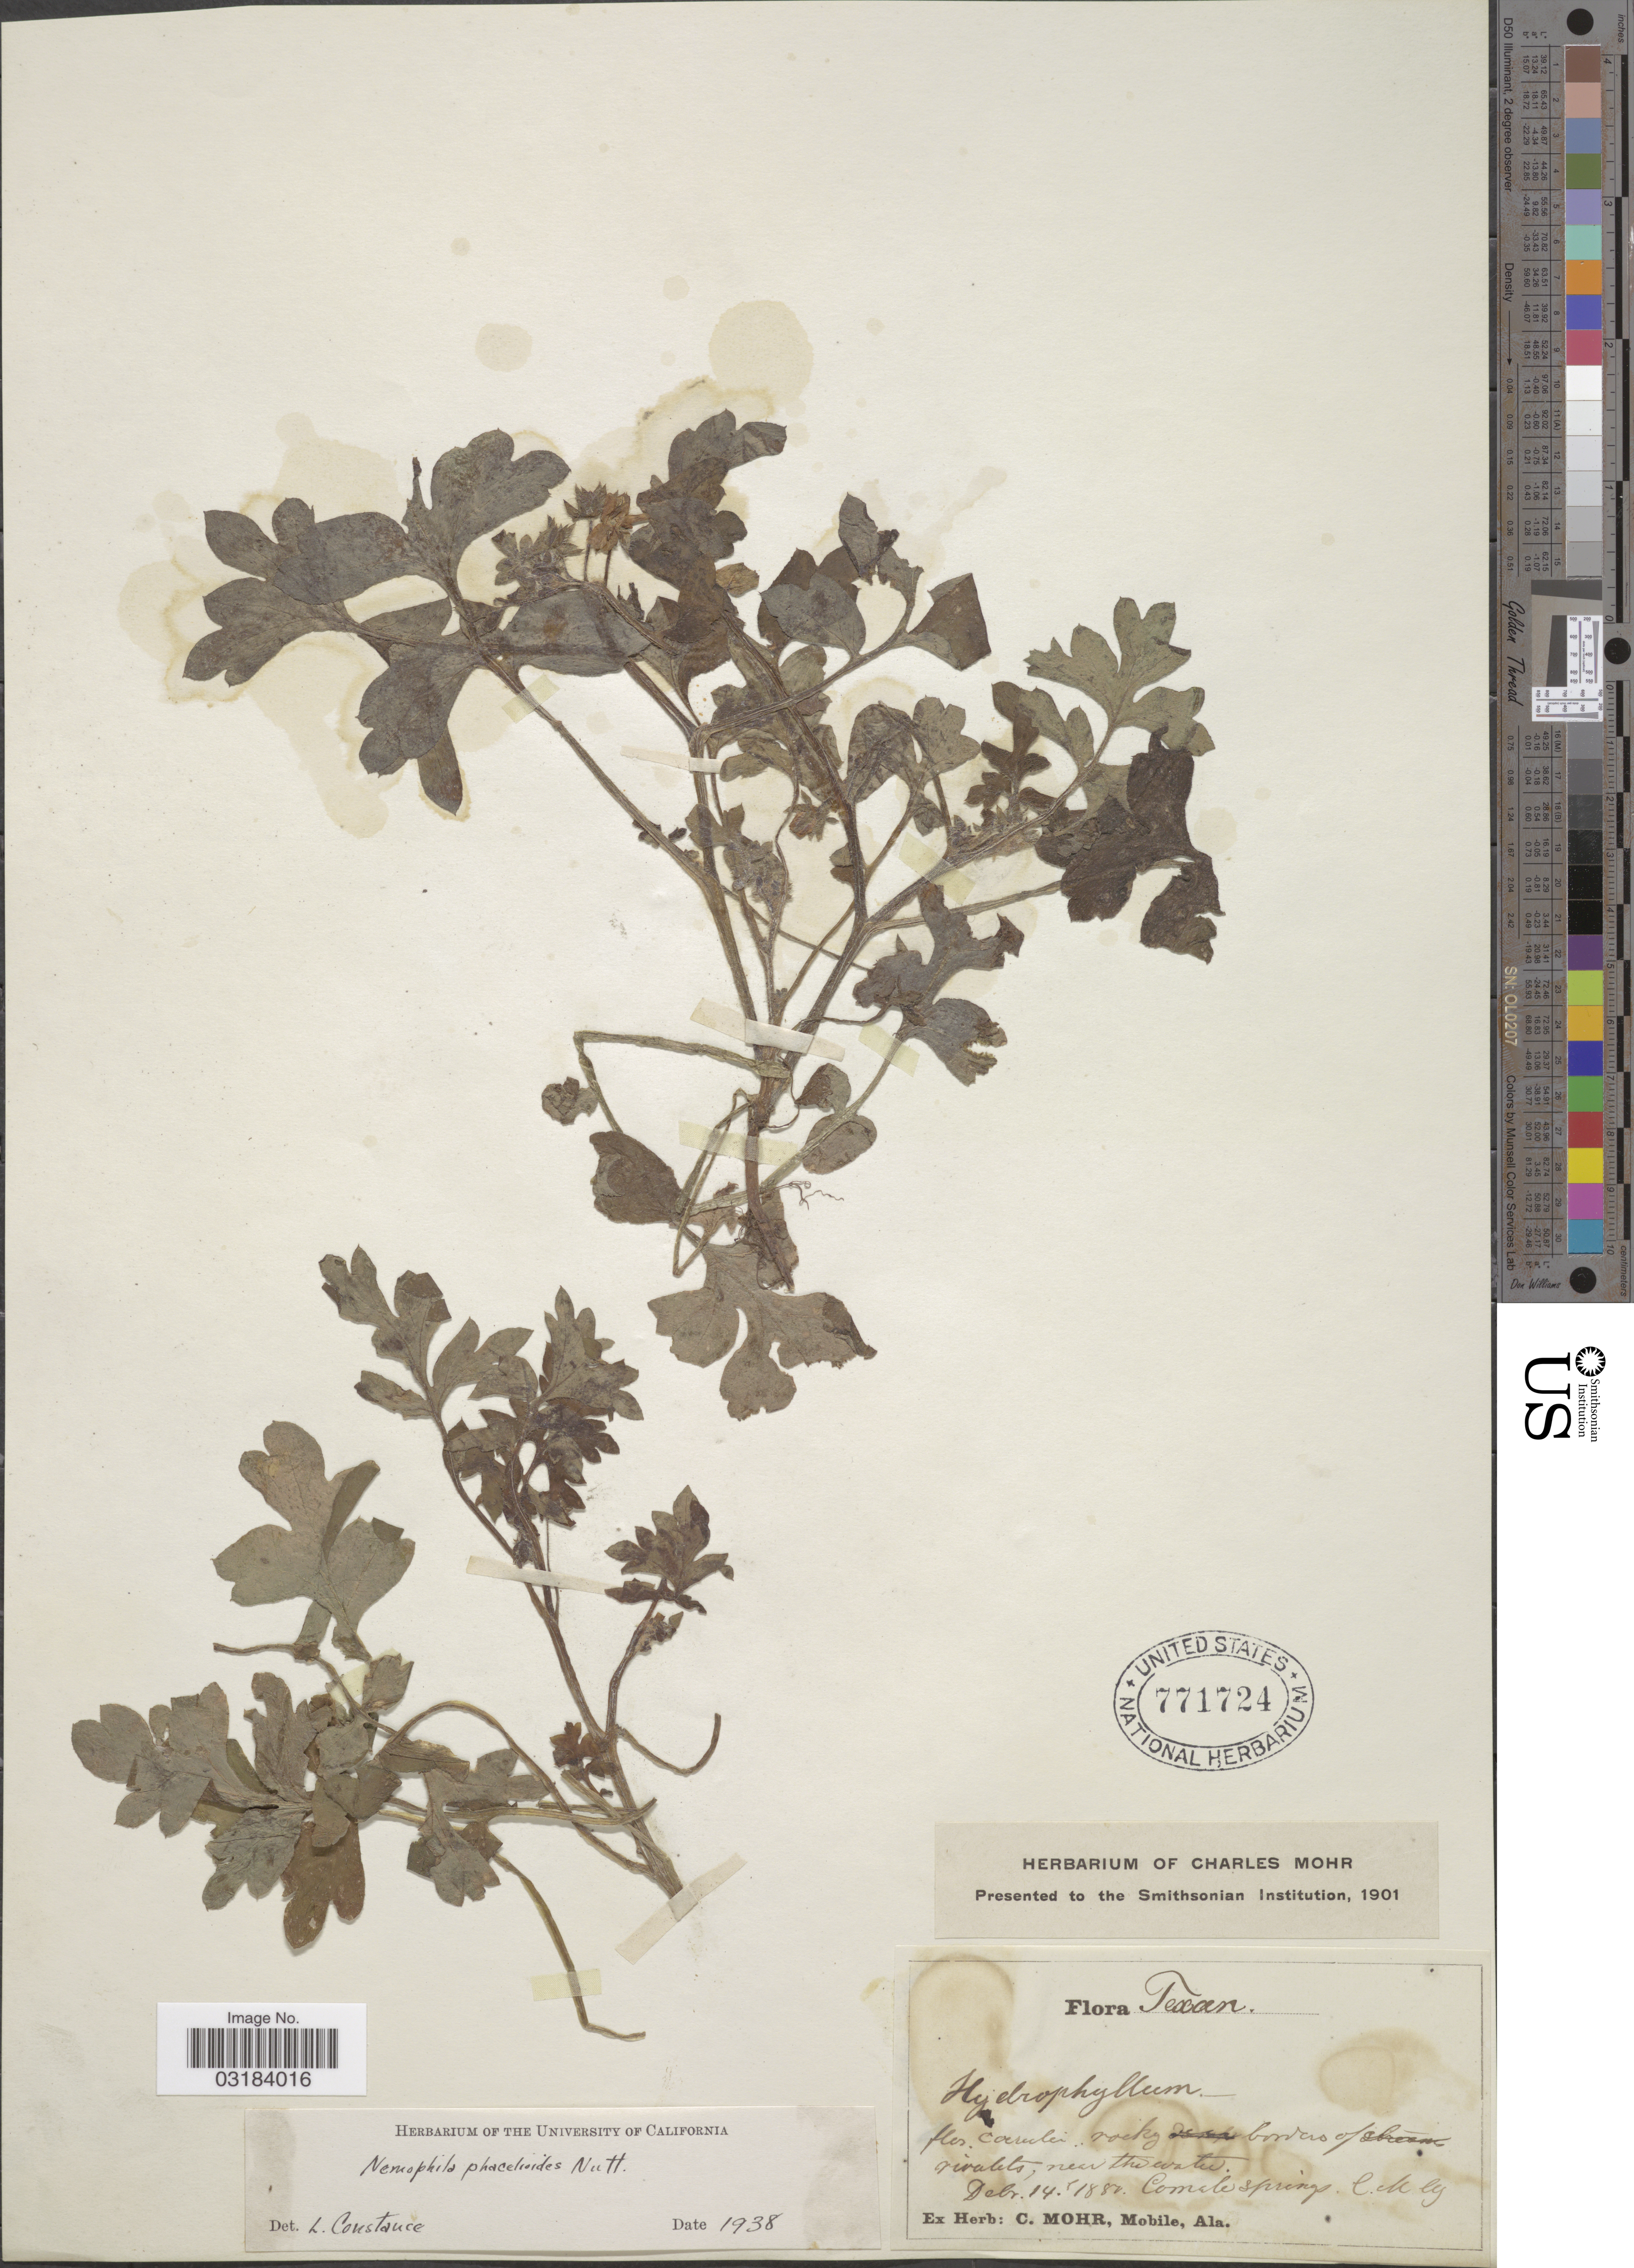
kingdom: Plantae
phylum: Tracheophyta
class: Magnoliopsida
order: Boraginales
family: Hydrophyllaceae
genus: Nemophila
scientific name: Nemophila phacelioides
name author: W.P.C. Barton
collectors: Mohr, C. T. (herbarium)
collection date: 1880-12-14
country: United States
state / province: Texas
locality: Comal Springs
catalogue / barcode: US 771724